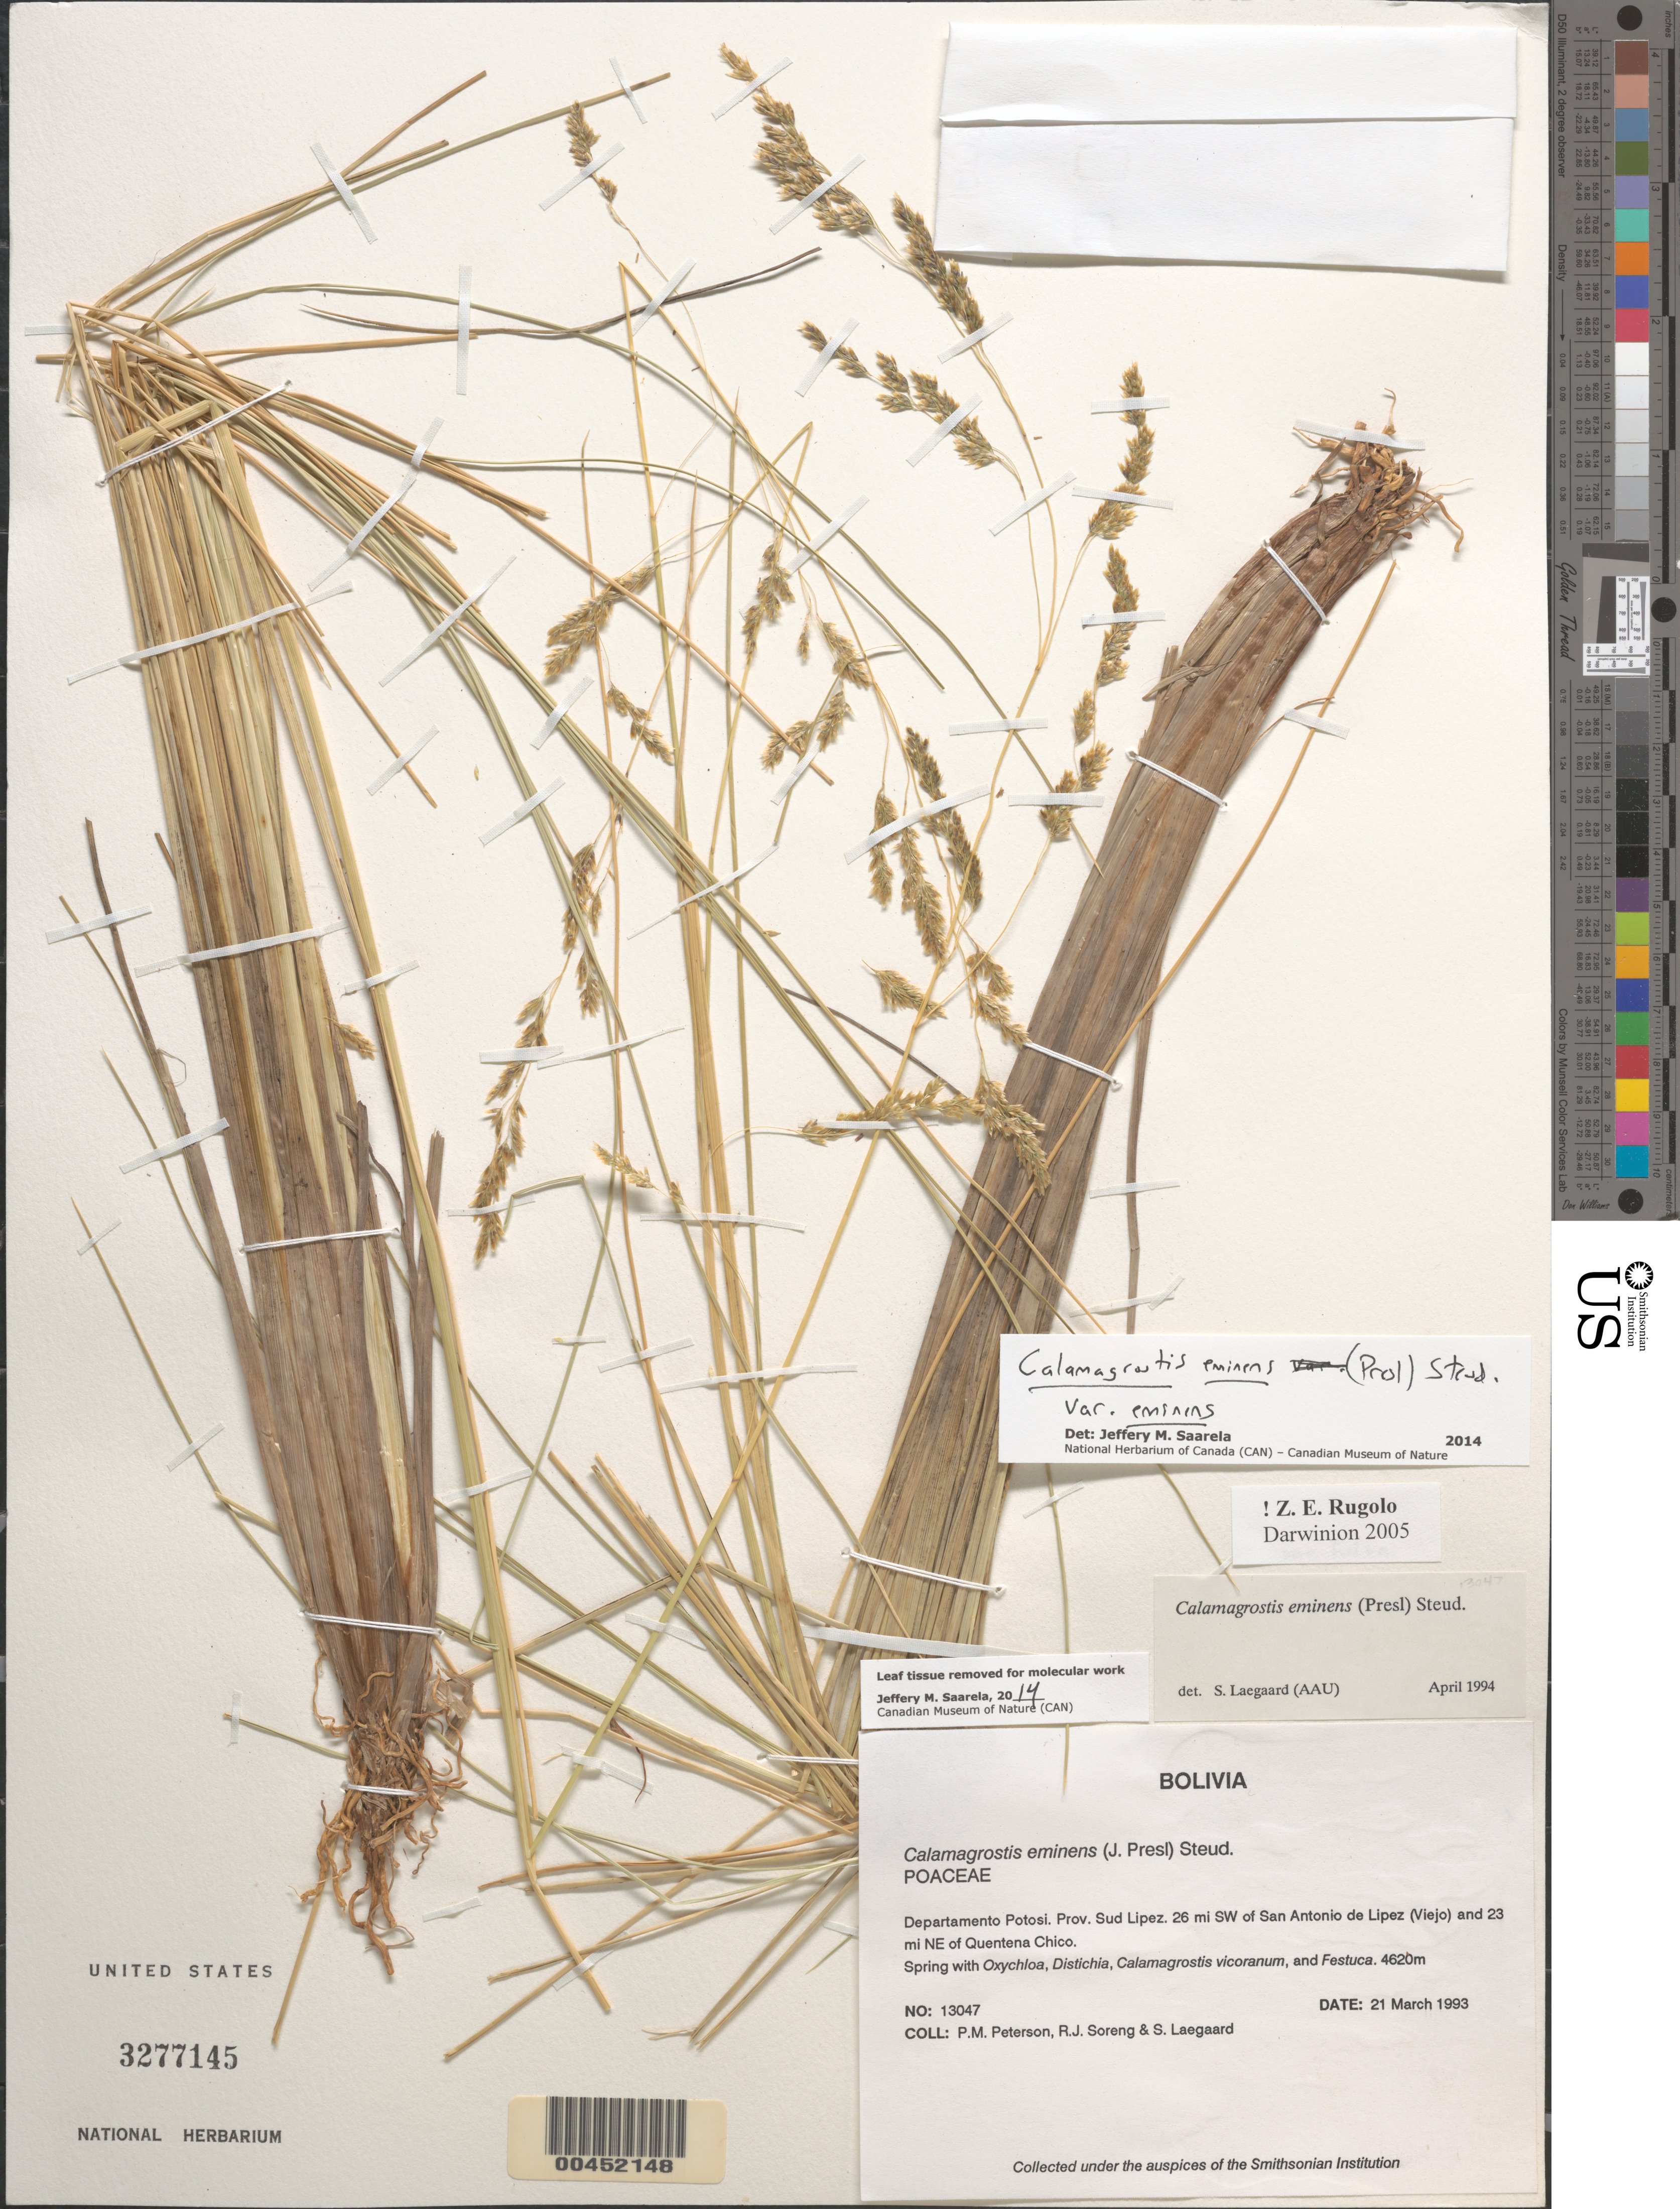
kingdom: Plantae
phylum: Tracheophyta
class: Liliopsida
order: Poales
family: Poaceae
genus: Calamagrostis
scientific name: Calamagrostis eminens var. eminens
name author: (J. Presl) Steud.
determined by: Saarela, J. M., (CAN), Canadian Museum of Nature (CANADA)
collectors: P. M. Peterson, R. J. Soreng & S. Lægaard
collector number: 13047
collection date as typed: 21 Mar 1993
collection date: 1993-03-21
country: Bolivia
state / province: Potosí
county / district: Sud Lípez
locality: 26 mi SW of San Antonia de Lipez (Viejo) and 23 mi NE of Quentena Chico.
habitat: Spring with Oxychloa, Distichia, Calamagrostis vicoranum, and Festuca.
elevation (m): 4620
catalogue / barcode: US 3277145